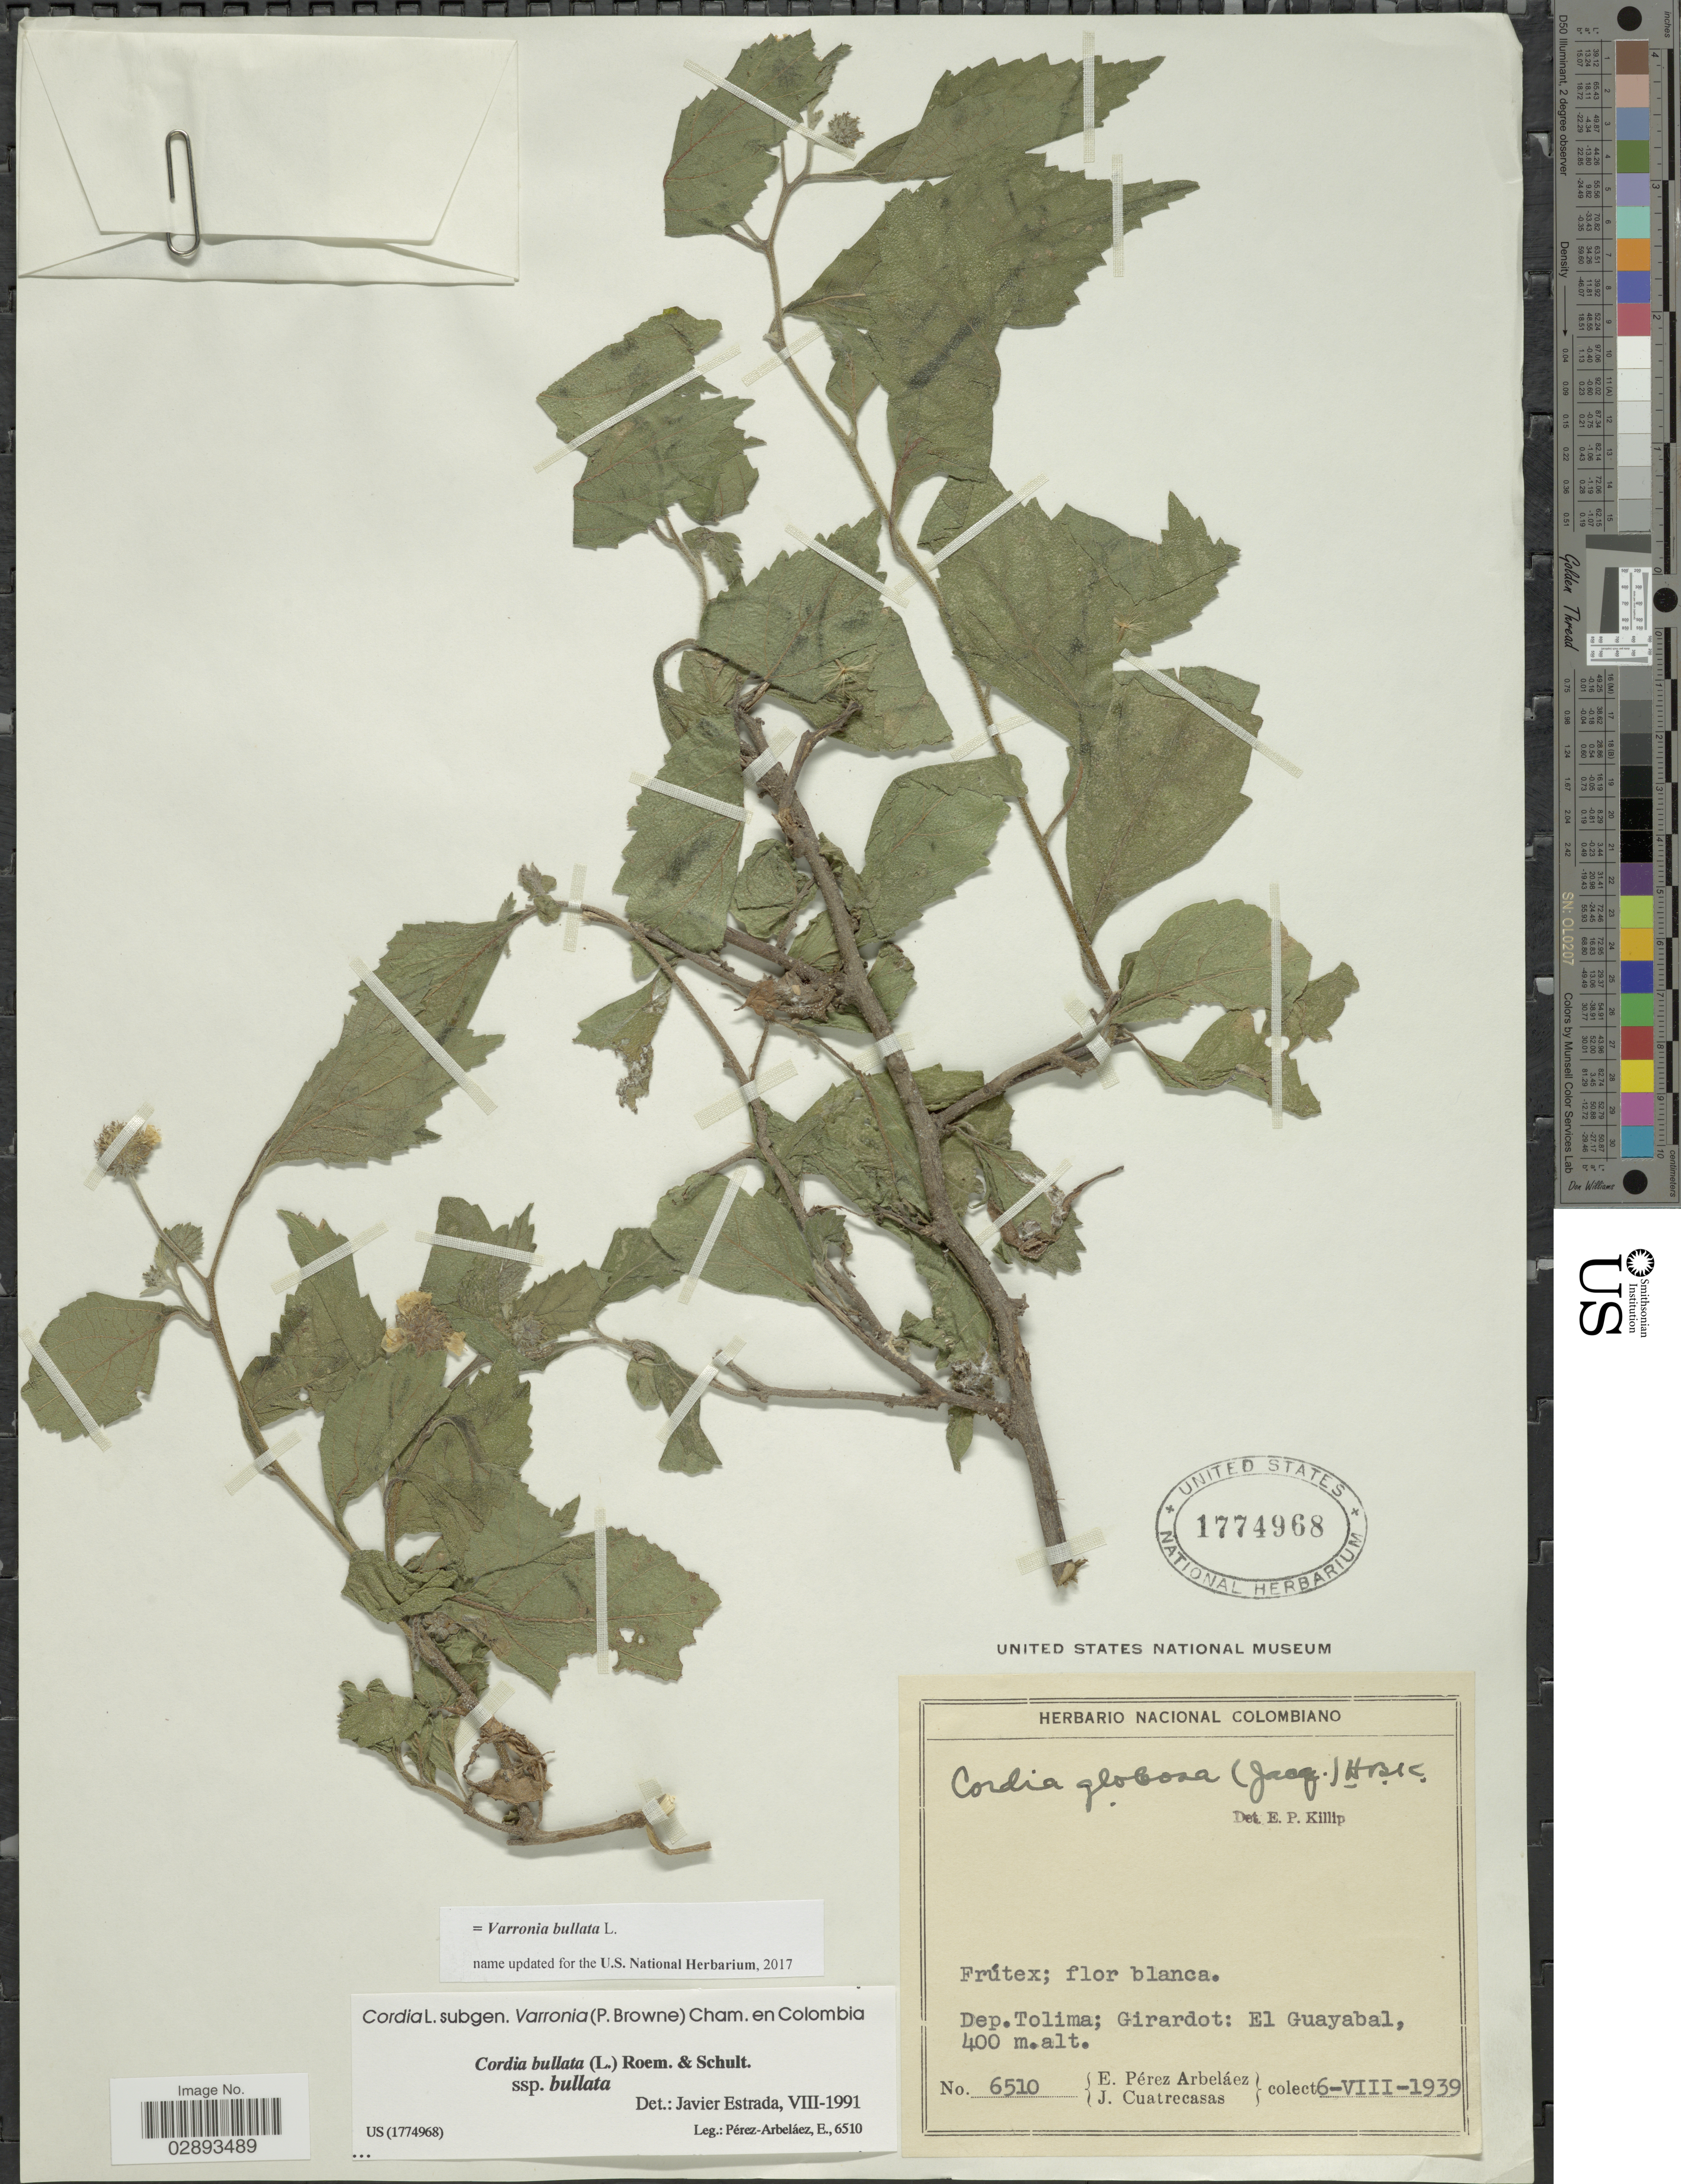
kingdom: Plantae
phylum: Tracheophyta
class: Magnoliopsida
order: Boraginales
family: Cordiaceae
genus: Varronia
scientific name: Varronia bullata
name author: L.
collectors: E. Pérez Arbeláez & J. Cuatrecasas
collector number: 6510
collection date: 1939-08-06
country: Colombia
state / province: Tolima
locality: Dep. Tolima; Girardot: El Guayabal.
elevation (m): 400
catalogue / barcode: US 1774968